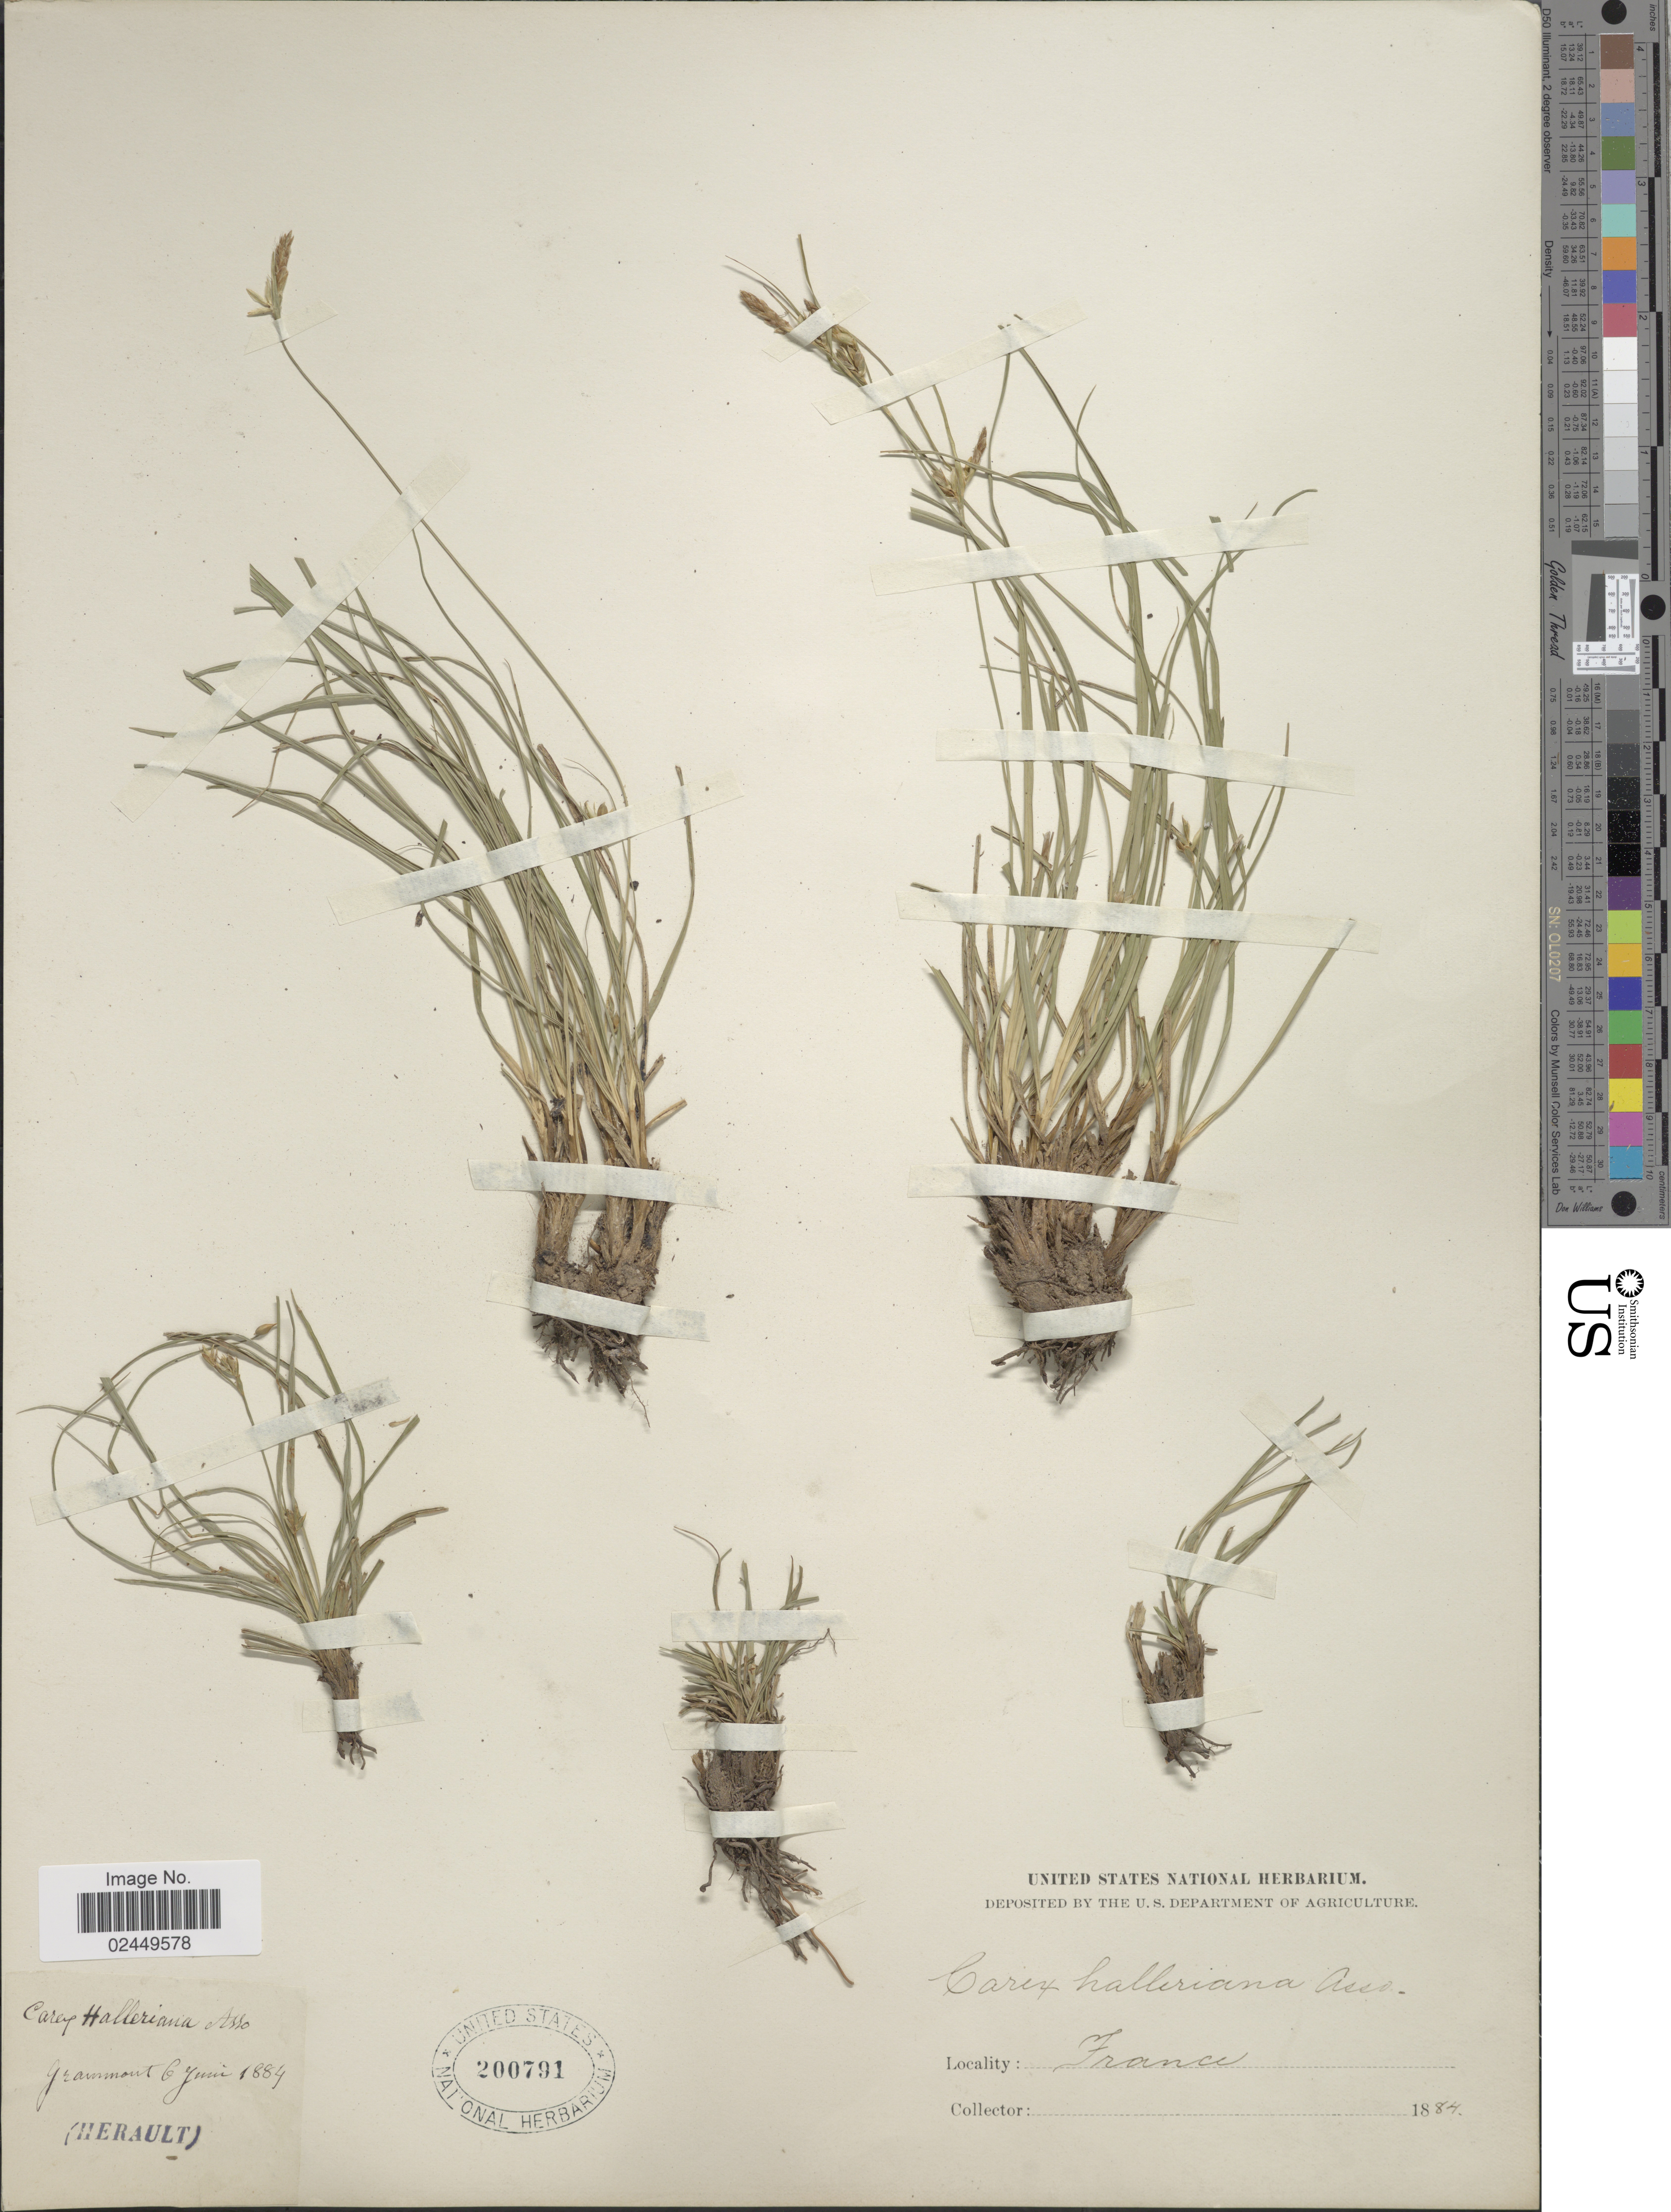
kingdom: Plantae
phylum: Tracheophyta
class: Liliopsida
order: Poales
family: Cyperaceae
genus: Carex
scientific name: Carex halleriana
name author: Asso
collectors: ex herb. U. S. Department of Agriculture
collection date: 1884-06-06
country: France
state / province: Occitanie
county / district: Hérault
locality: Grammont, (Herault)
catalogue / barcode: US 200791